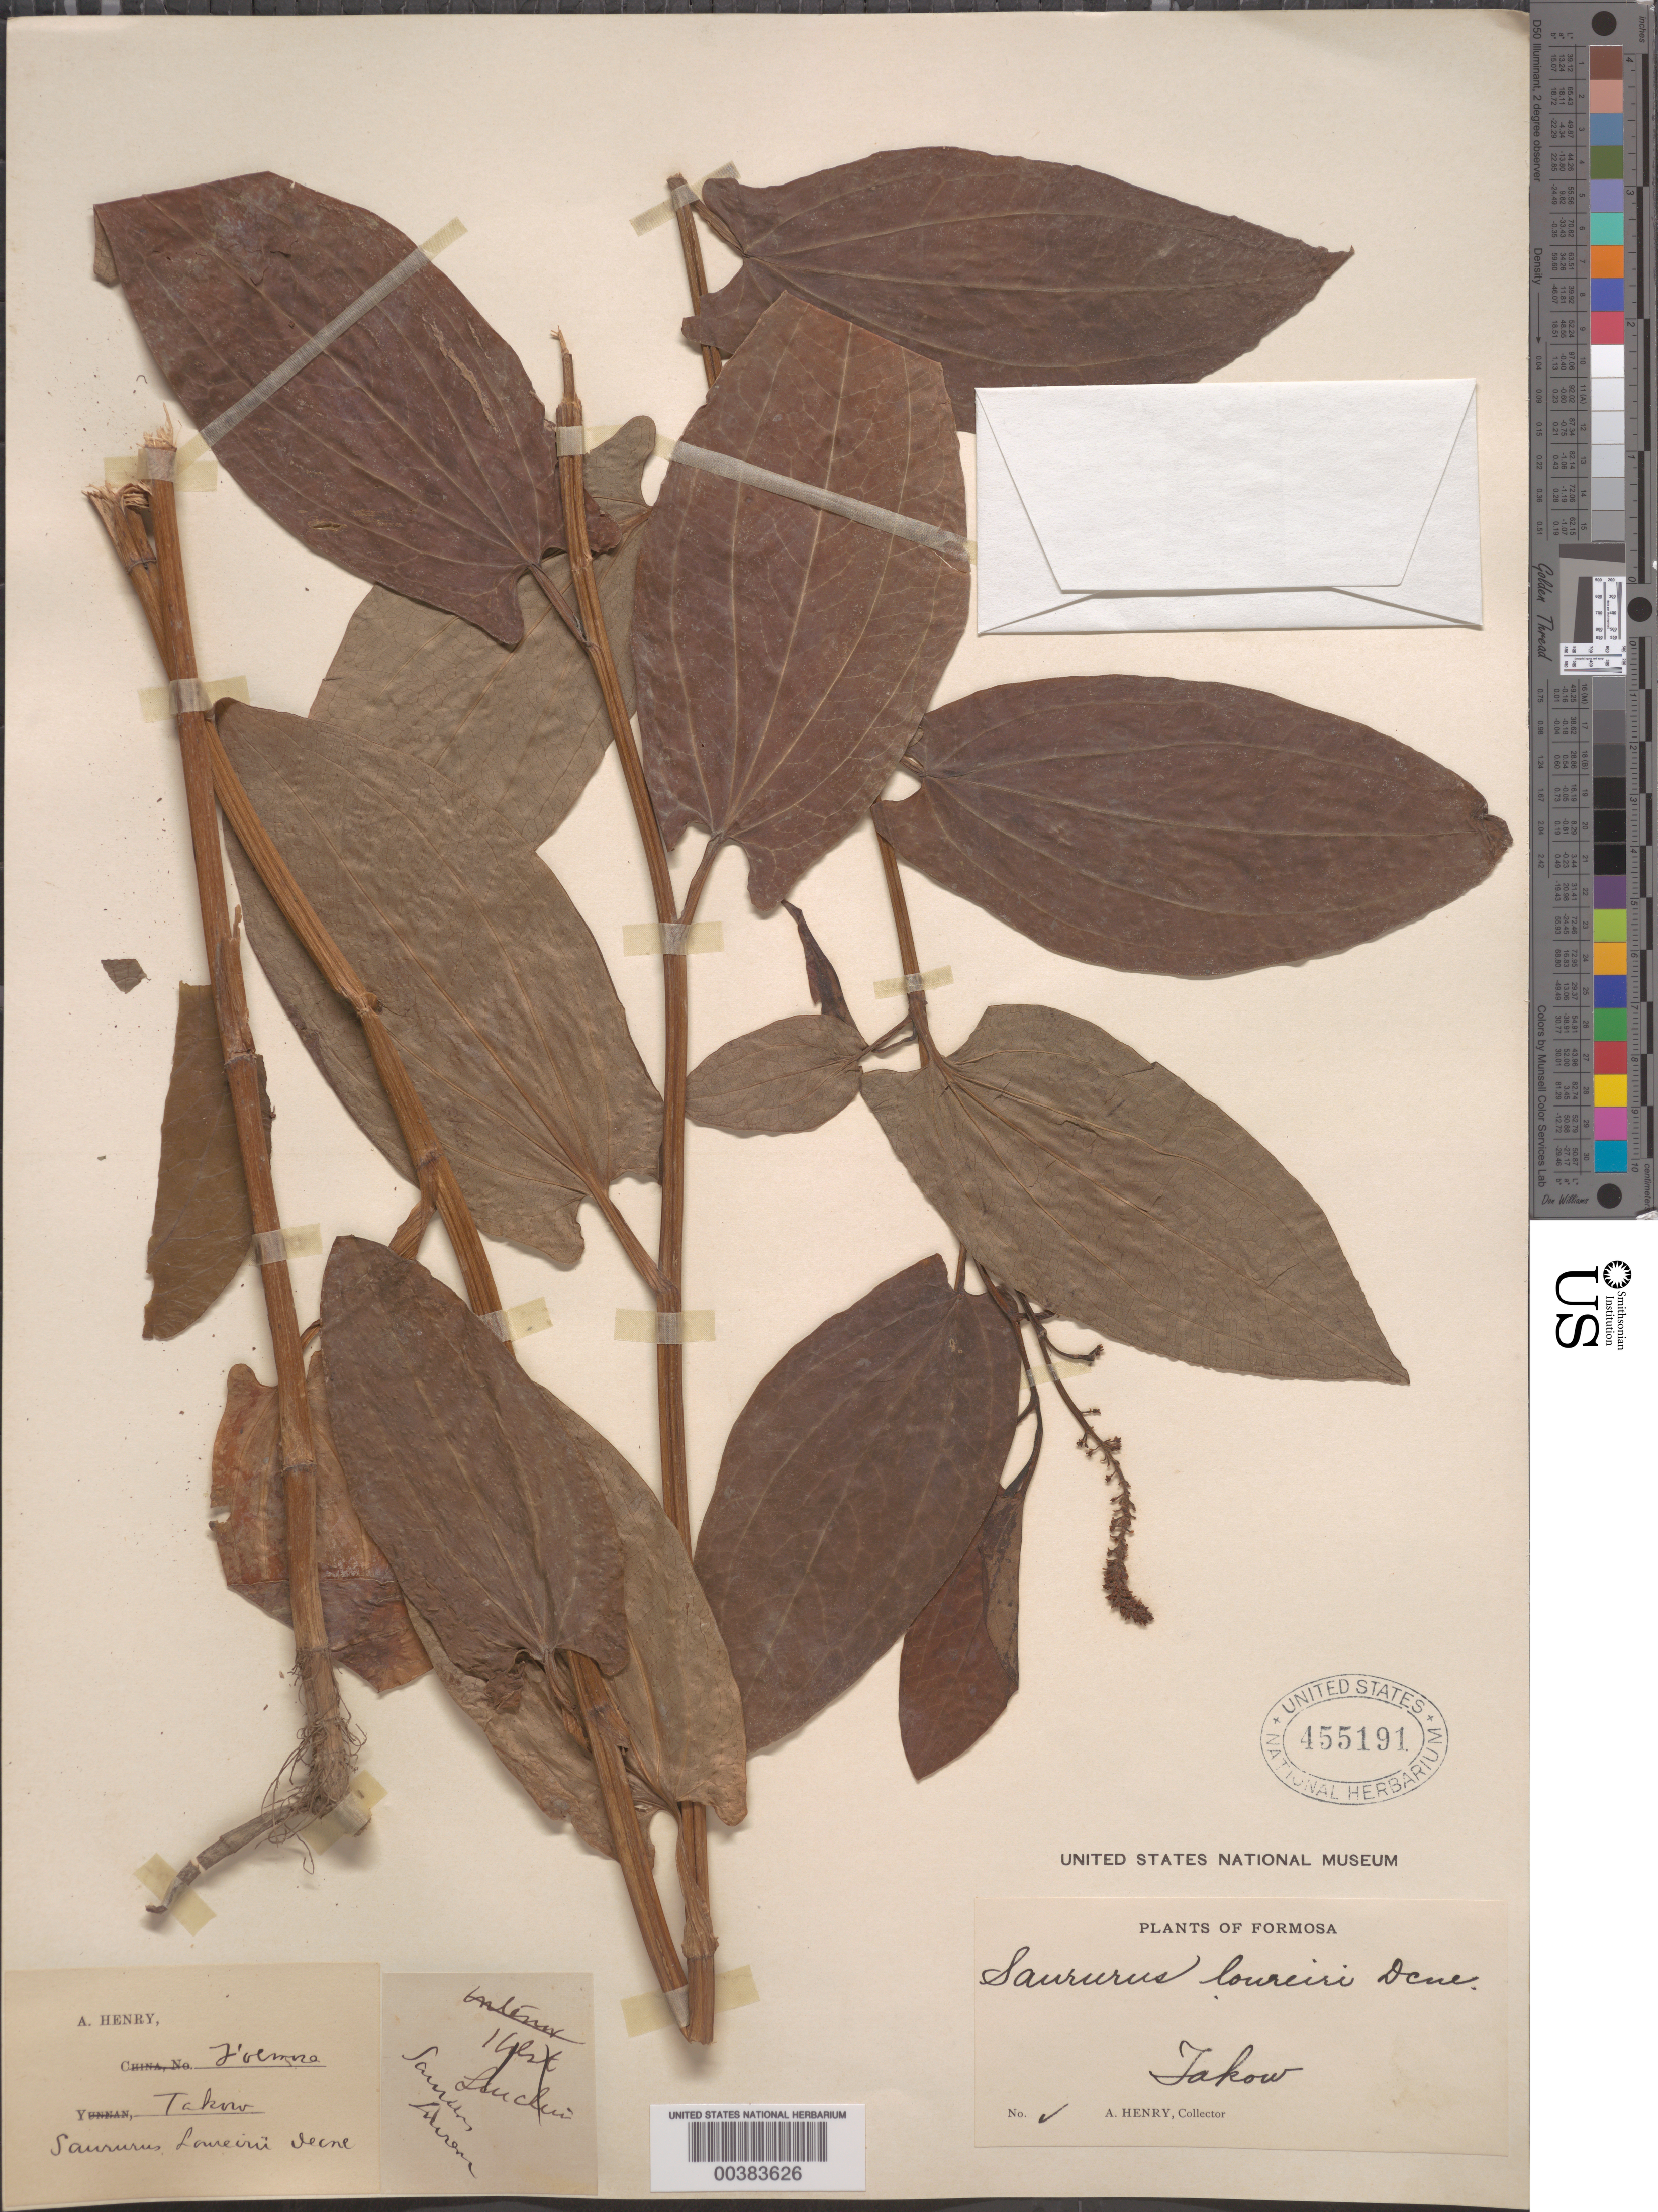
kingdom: Plantae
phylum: Tracheophyta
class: Magnoliopsida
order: Piperales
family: Saururaceae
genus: Saururus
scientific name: Saururus chinensis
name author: (Lour.) Baill.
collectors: A. Henry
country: Taiwan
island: Taiwan [Formosa]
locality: Formosa, Takow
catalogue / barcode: US 455191